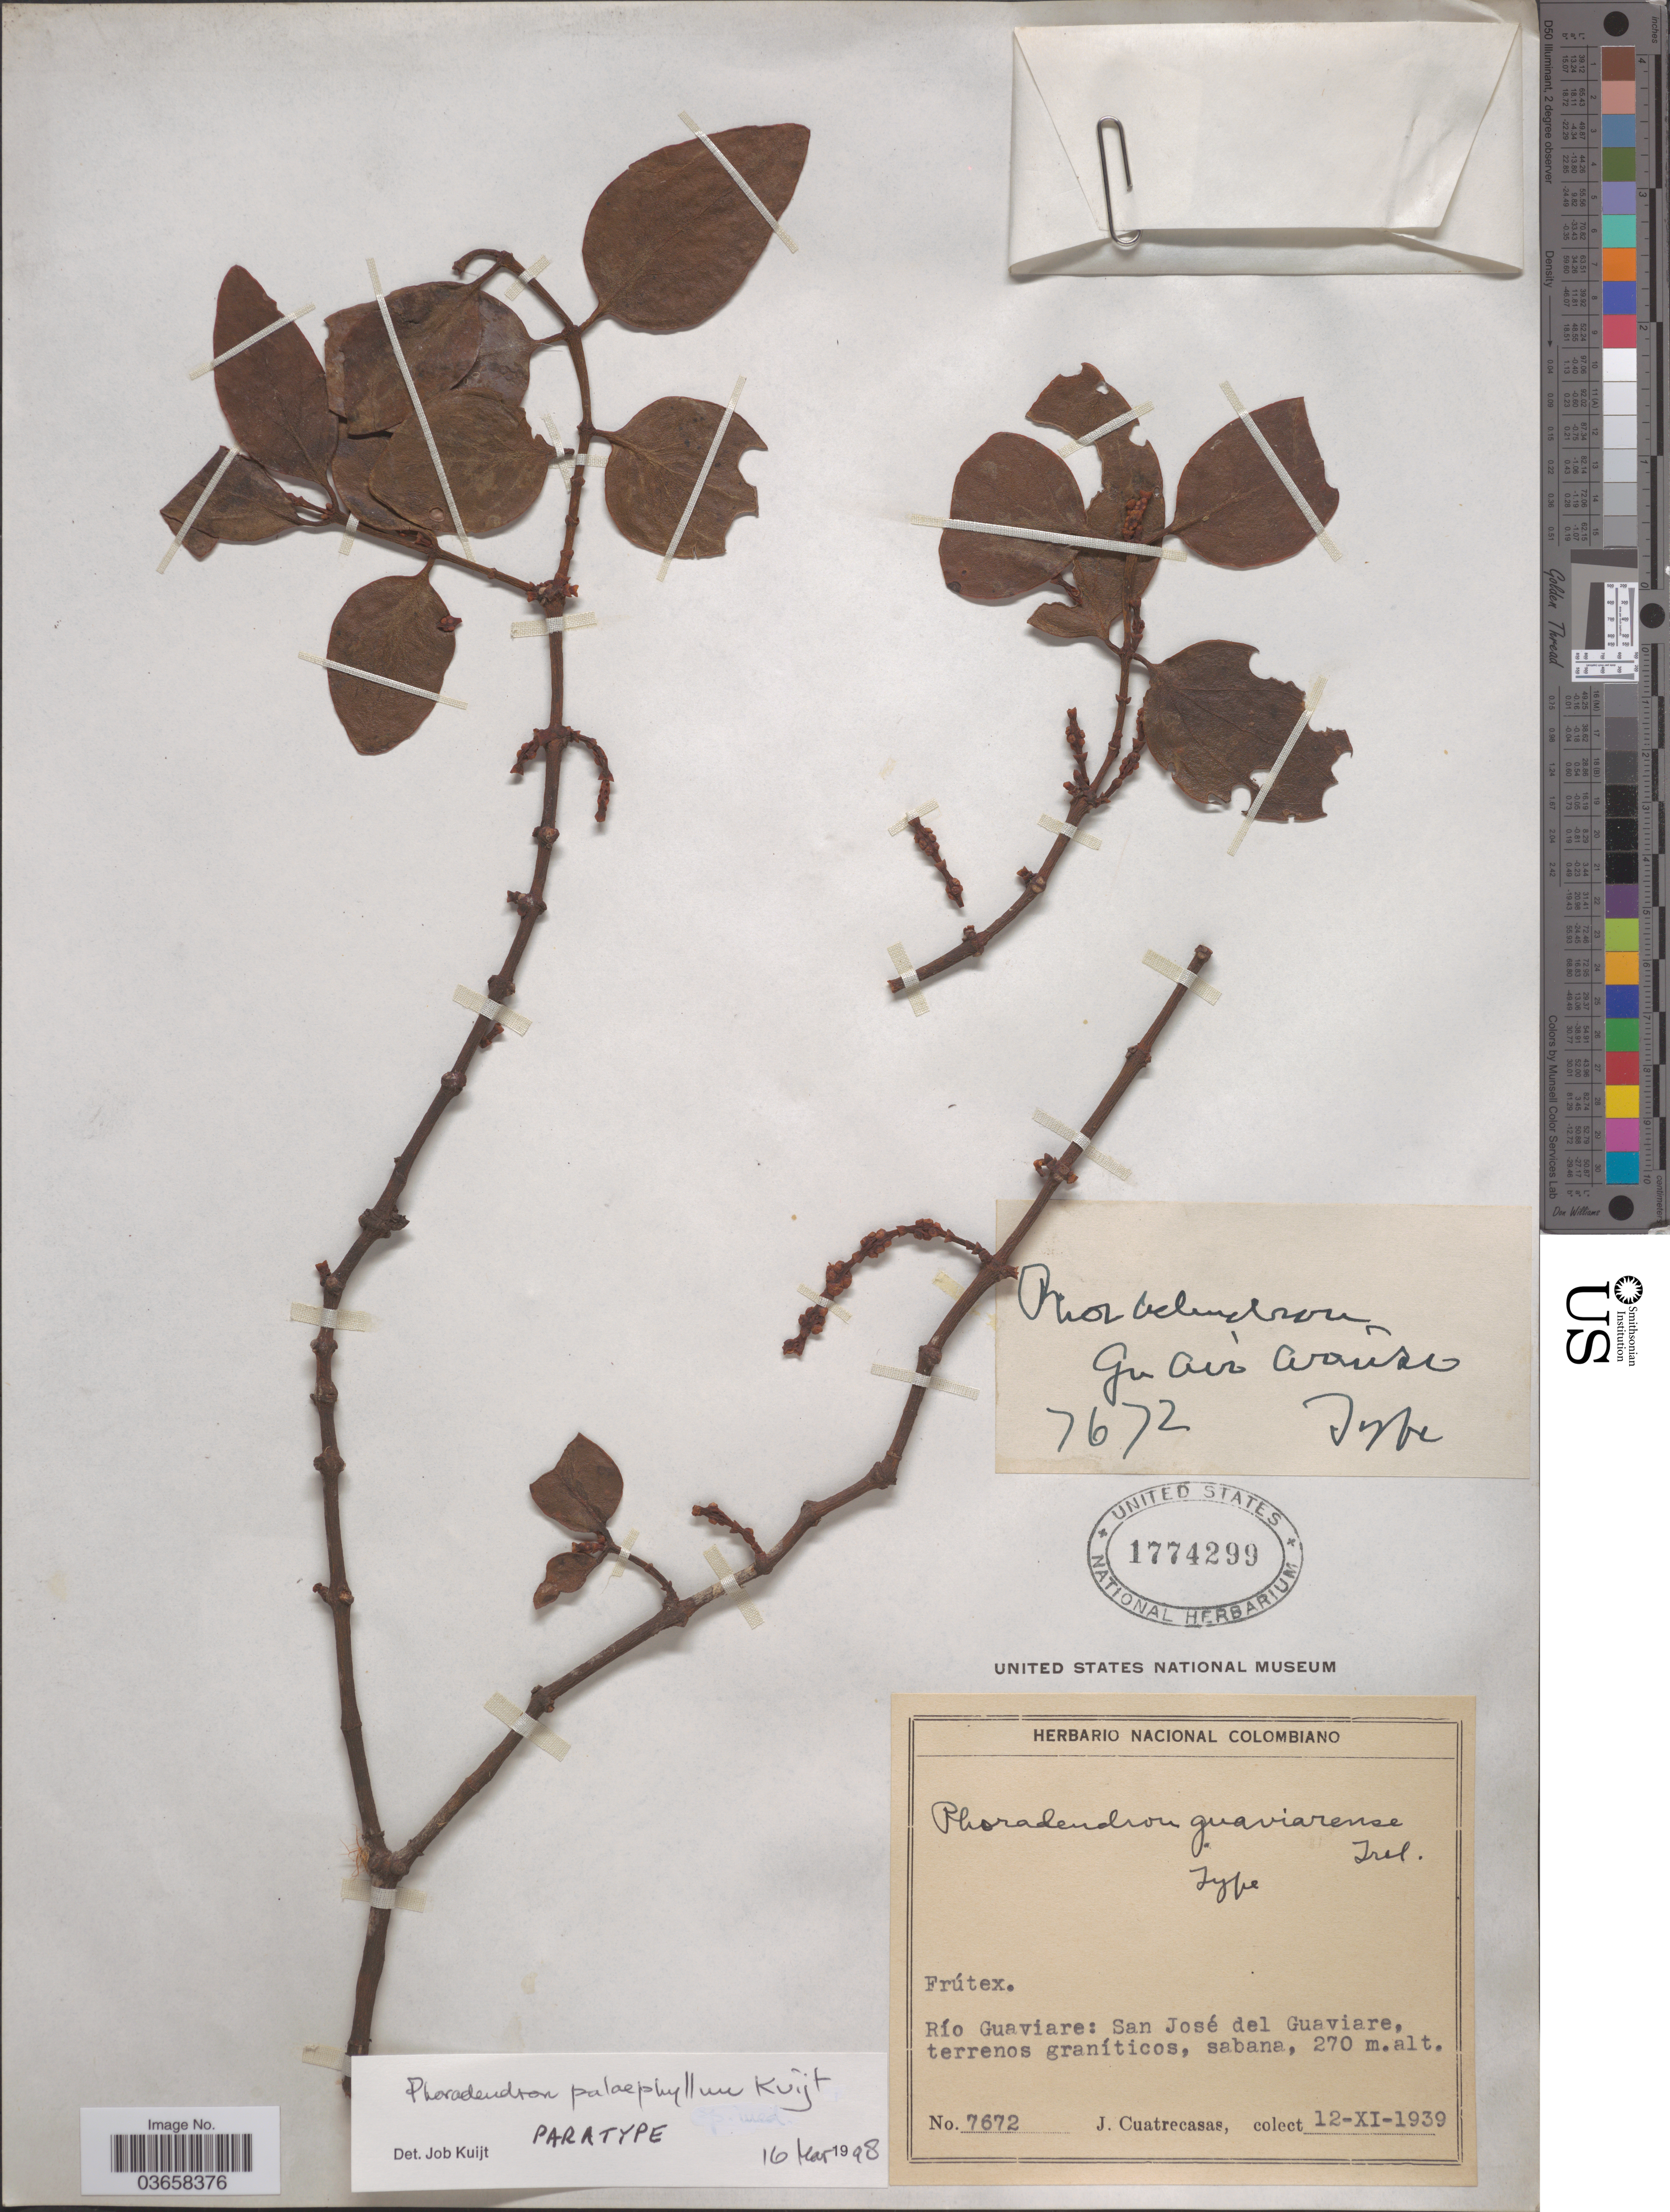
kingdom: Plantae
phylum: Tracheophyta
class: Magnoliopsida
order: Santalales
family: Viscaceae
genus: Phoradendron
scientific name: Phoradendron palaephyllum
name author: Kuijt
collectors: J. Cuatrecasas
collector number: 7672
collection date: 1939-11-12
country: Colombia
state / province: Guaviare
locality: Río Guaviare: San José del Guaviare, terrenos graníticos.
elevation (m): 270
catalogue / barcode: US 1774299